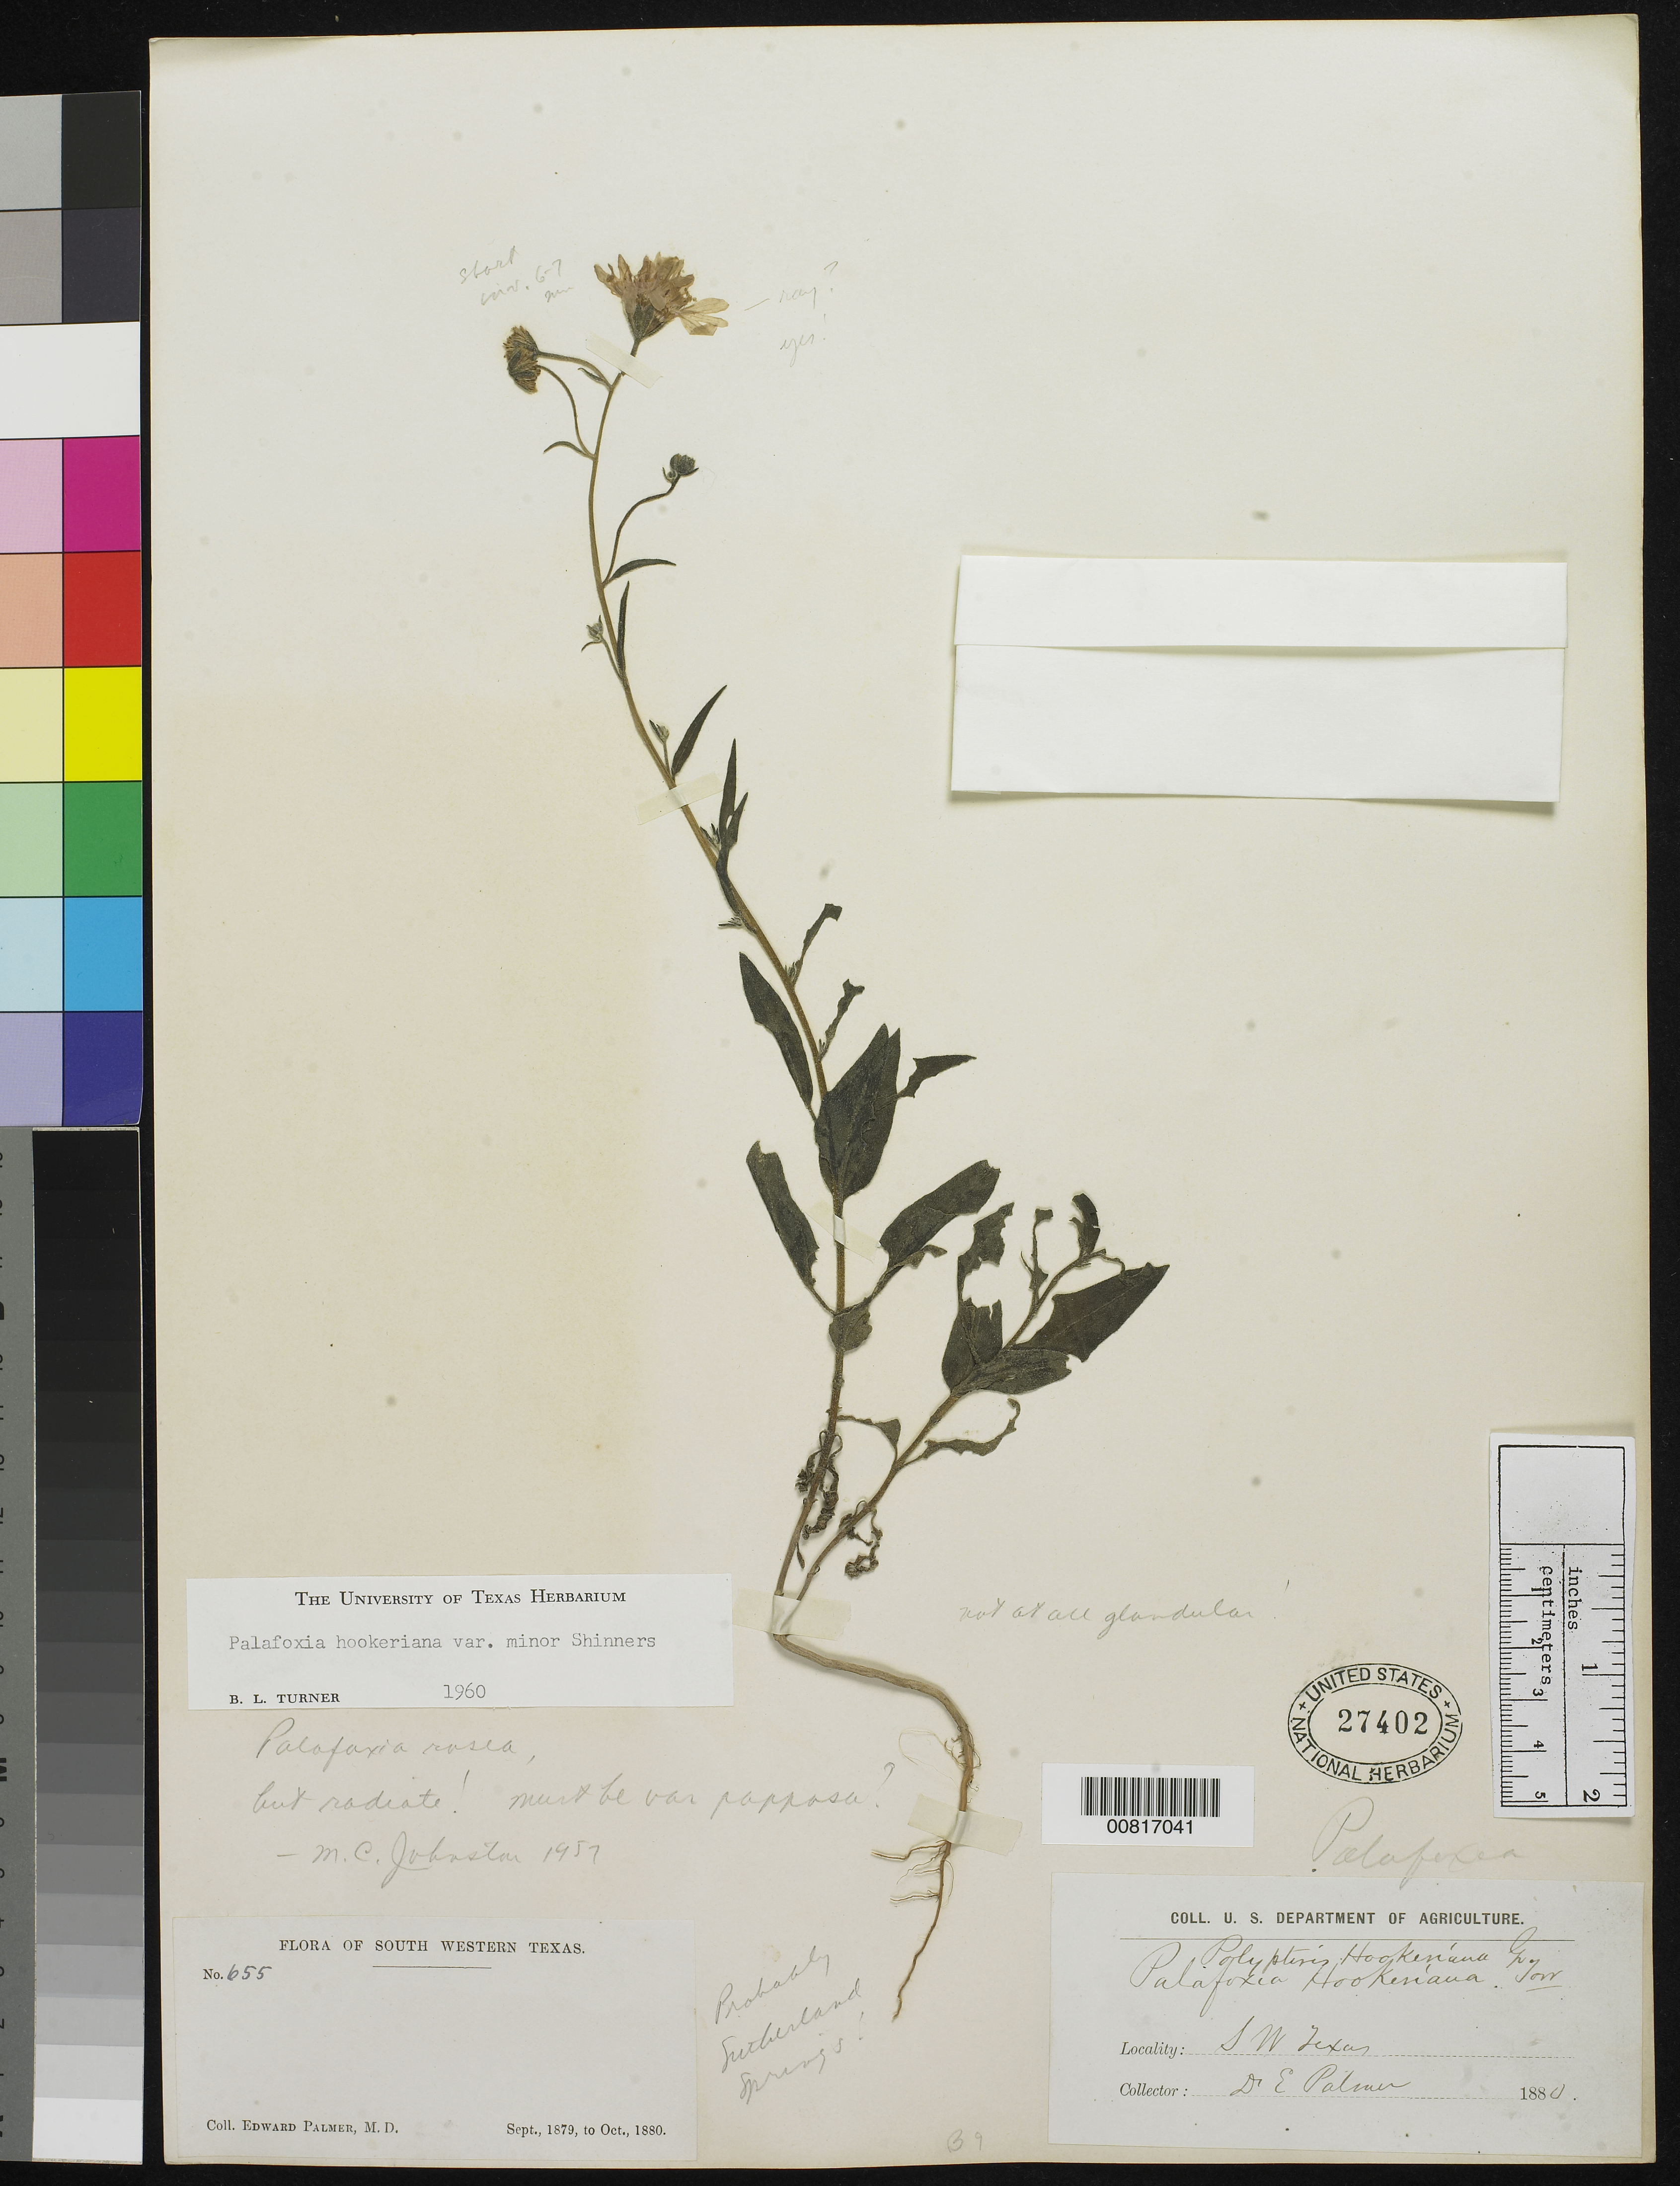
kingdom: Plantae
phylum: Tracheophyta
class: Magnoliopsida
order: Asterales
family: Asteraceae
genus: Palafoxia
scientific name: Palafoxia hookeriana var. minor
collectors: E. Palmer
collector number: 655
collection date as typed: Sep 1879 to -- Oct 1880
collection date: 1879-09/1880-10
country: United States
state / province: Texas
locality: South Western Texas.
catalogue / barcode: US 27402